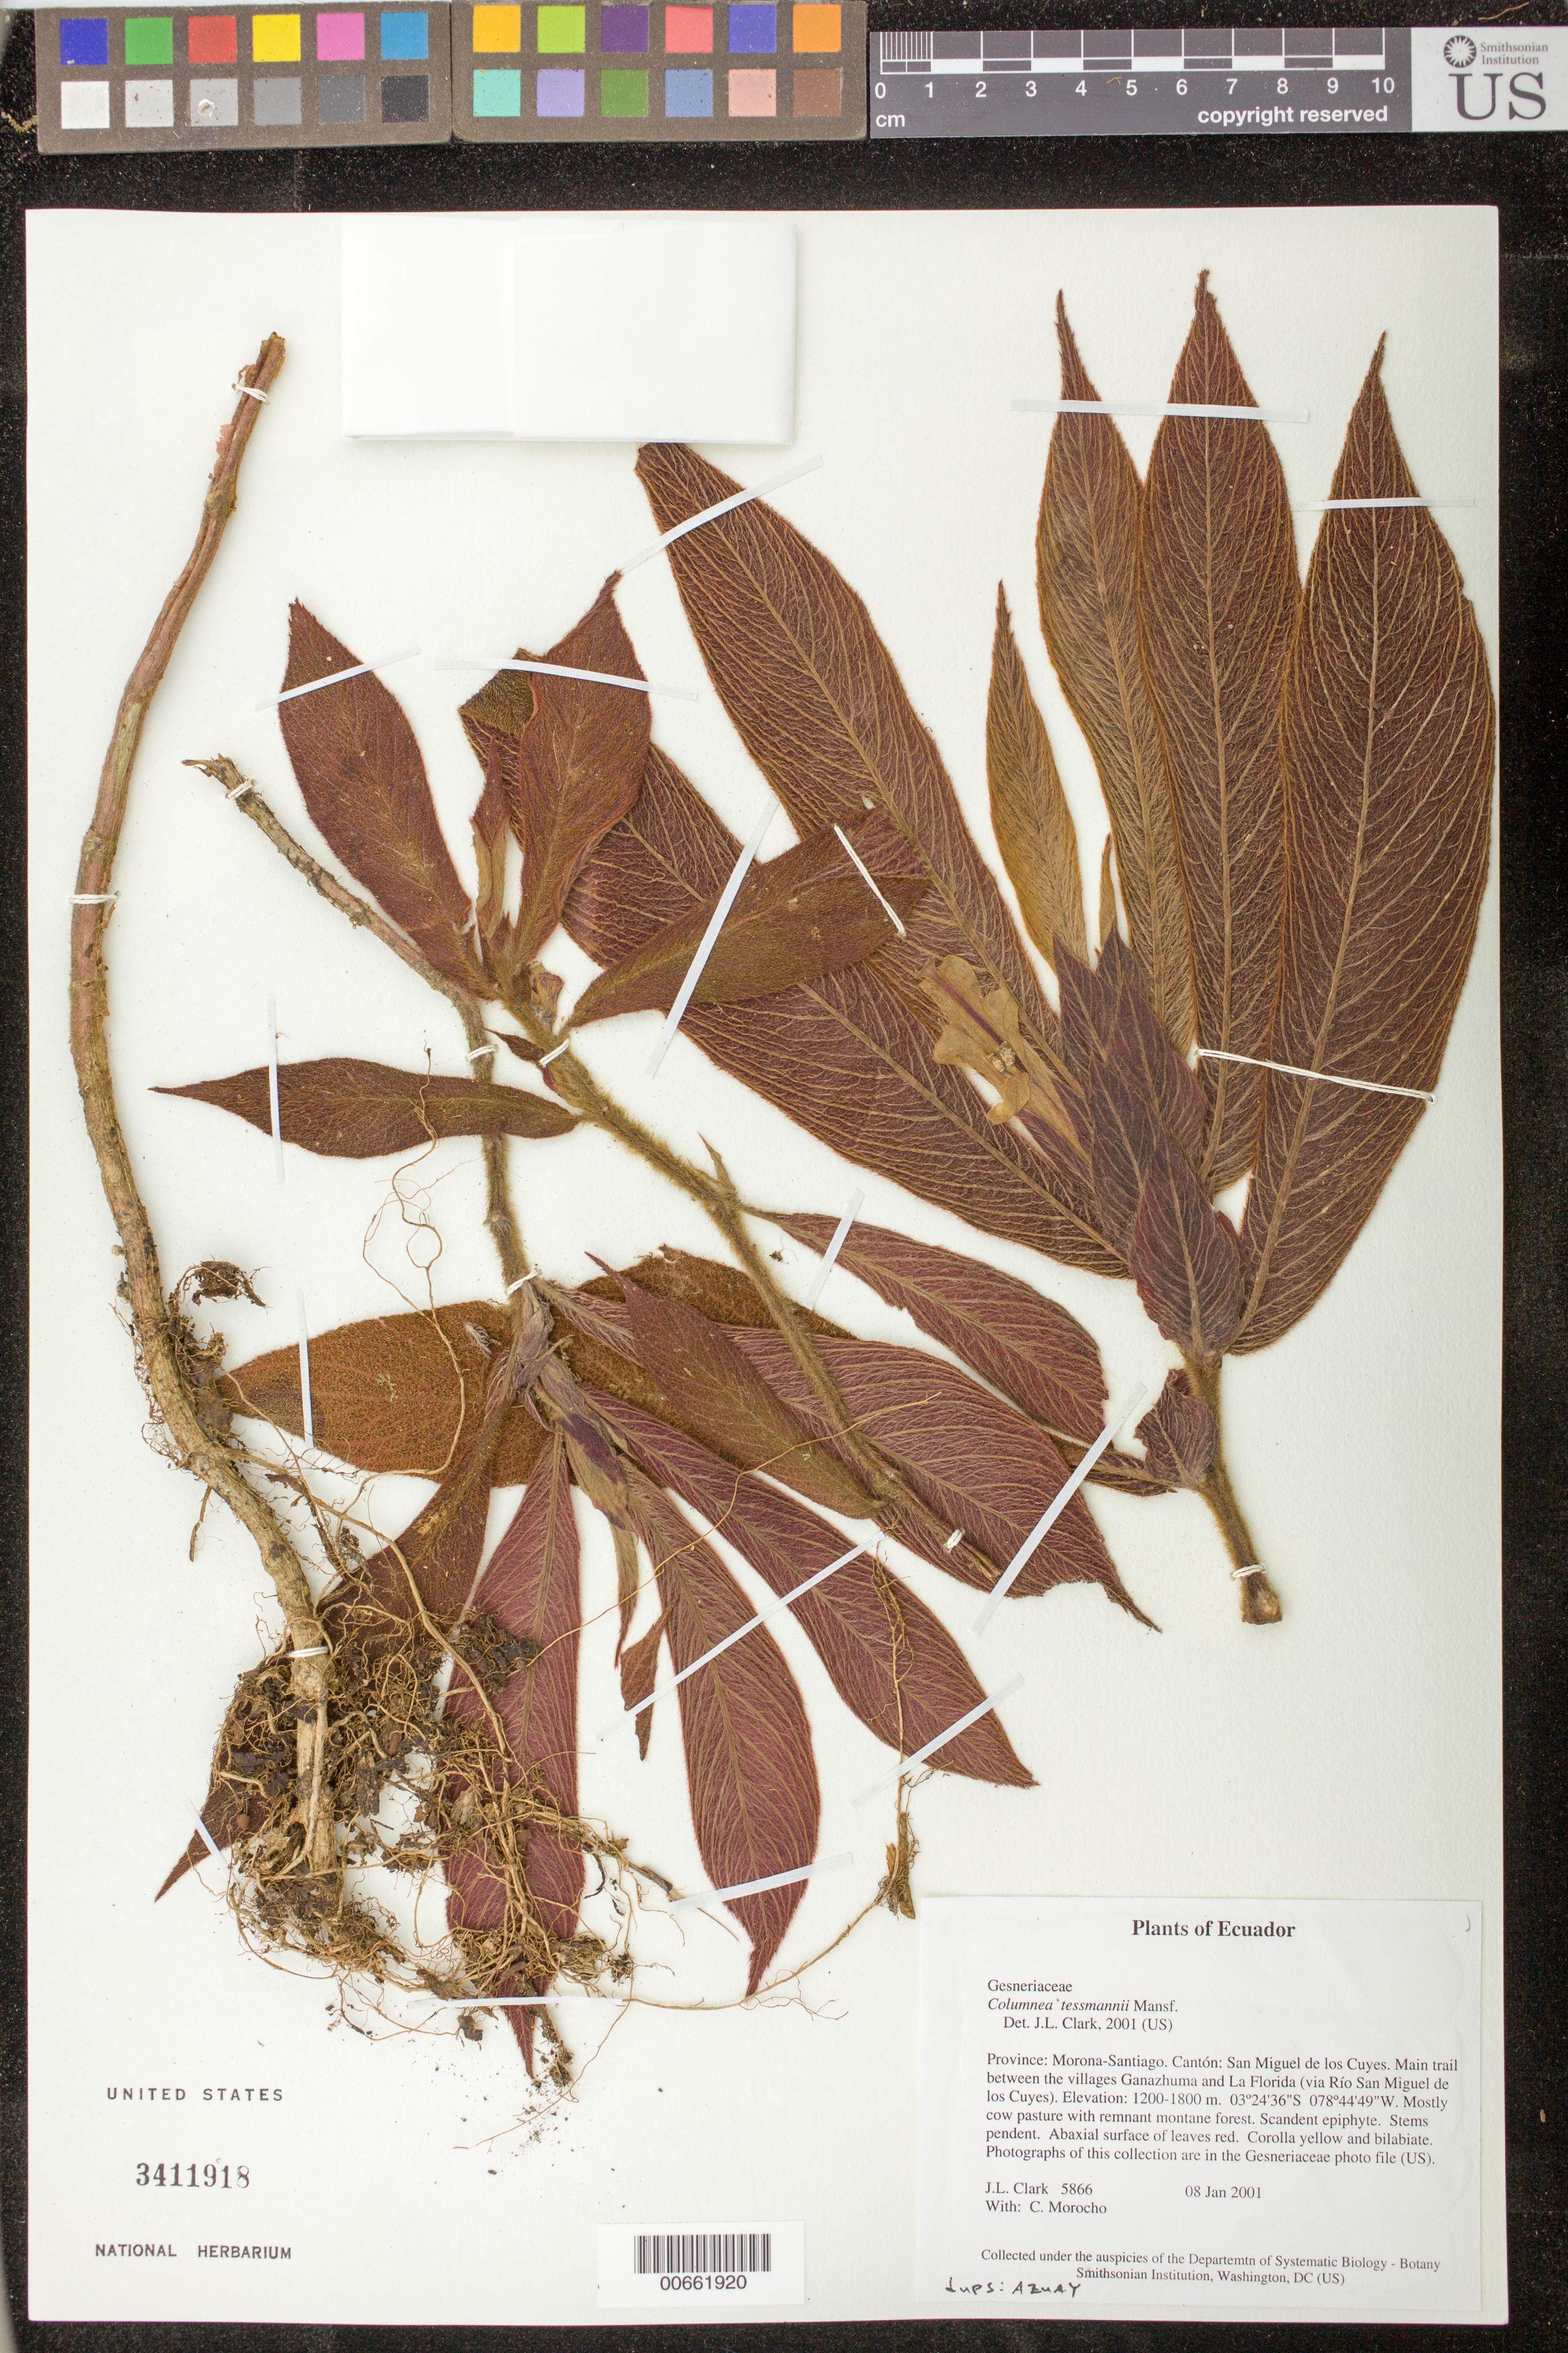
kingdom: Plantae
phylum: Tracheophyta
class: Magnoliopsida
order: Lamiales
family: Gesneriaceae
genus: Columnea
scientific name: Columnea tessmannii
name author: Mansf.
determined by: Clark, J. L., (SEL), The Marie Selby Botanical Garden (UNITED STATES)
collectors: J. L. Clark & C. Morocho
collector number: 5866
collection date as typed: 08 Jan 2001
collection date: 2001-01-08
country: Ecuador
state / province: Morona-Santiago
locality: Cantón: San Miguel de los Cuyes. Main trail between the villages Ganazhuma and La Florida (via Río San Miguel de los Cuyes).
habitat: Mostly cow pasture with remnant montane forest.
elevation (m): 1200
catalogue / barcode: US 3411918